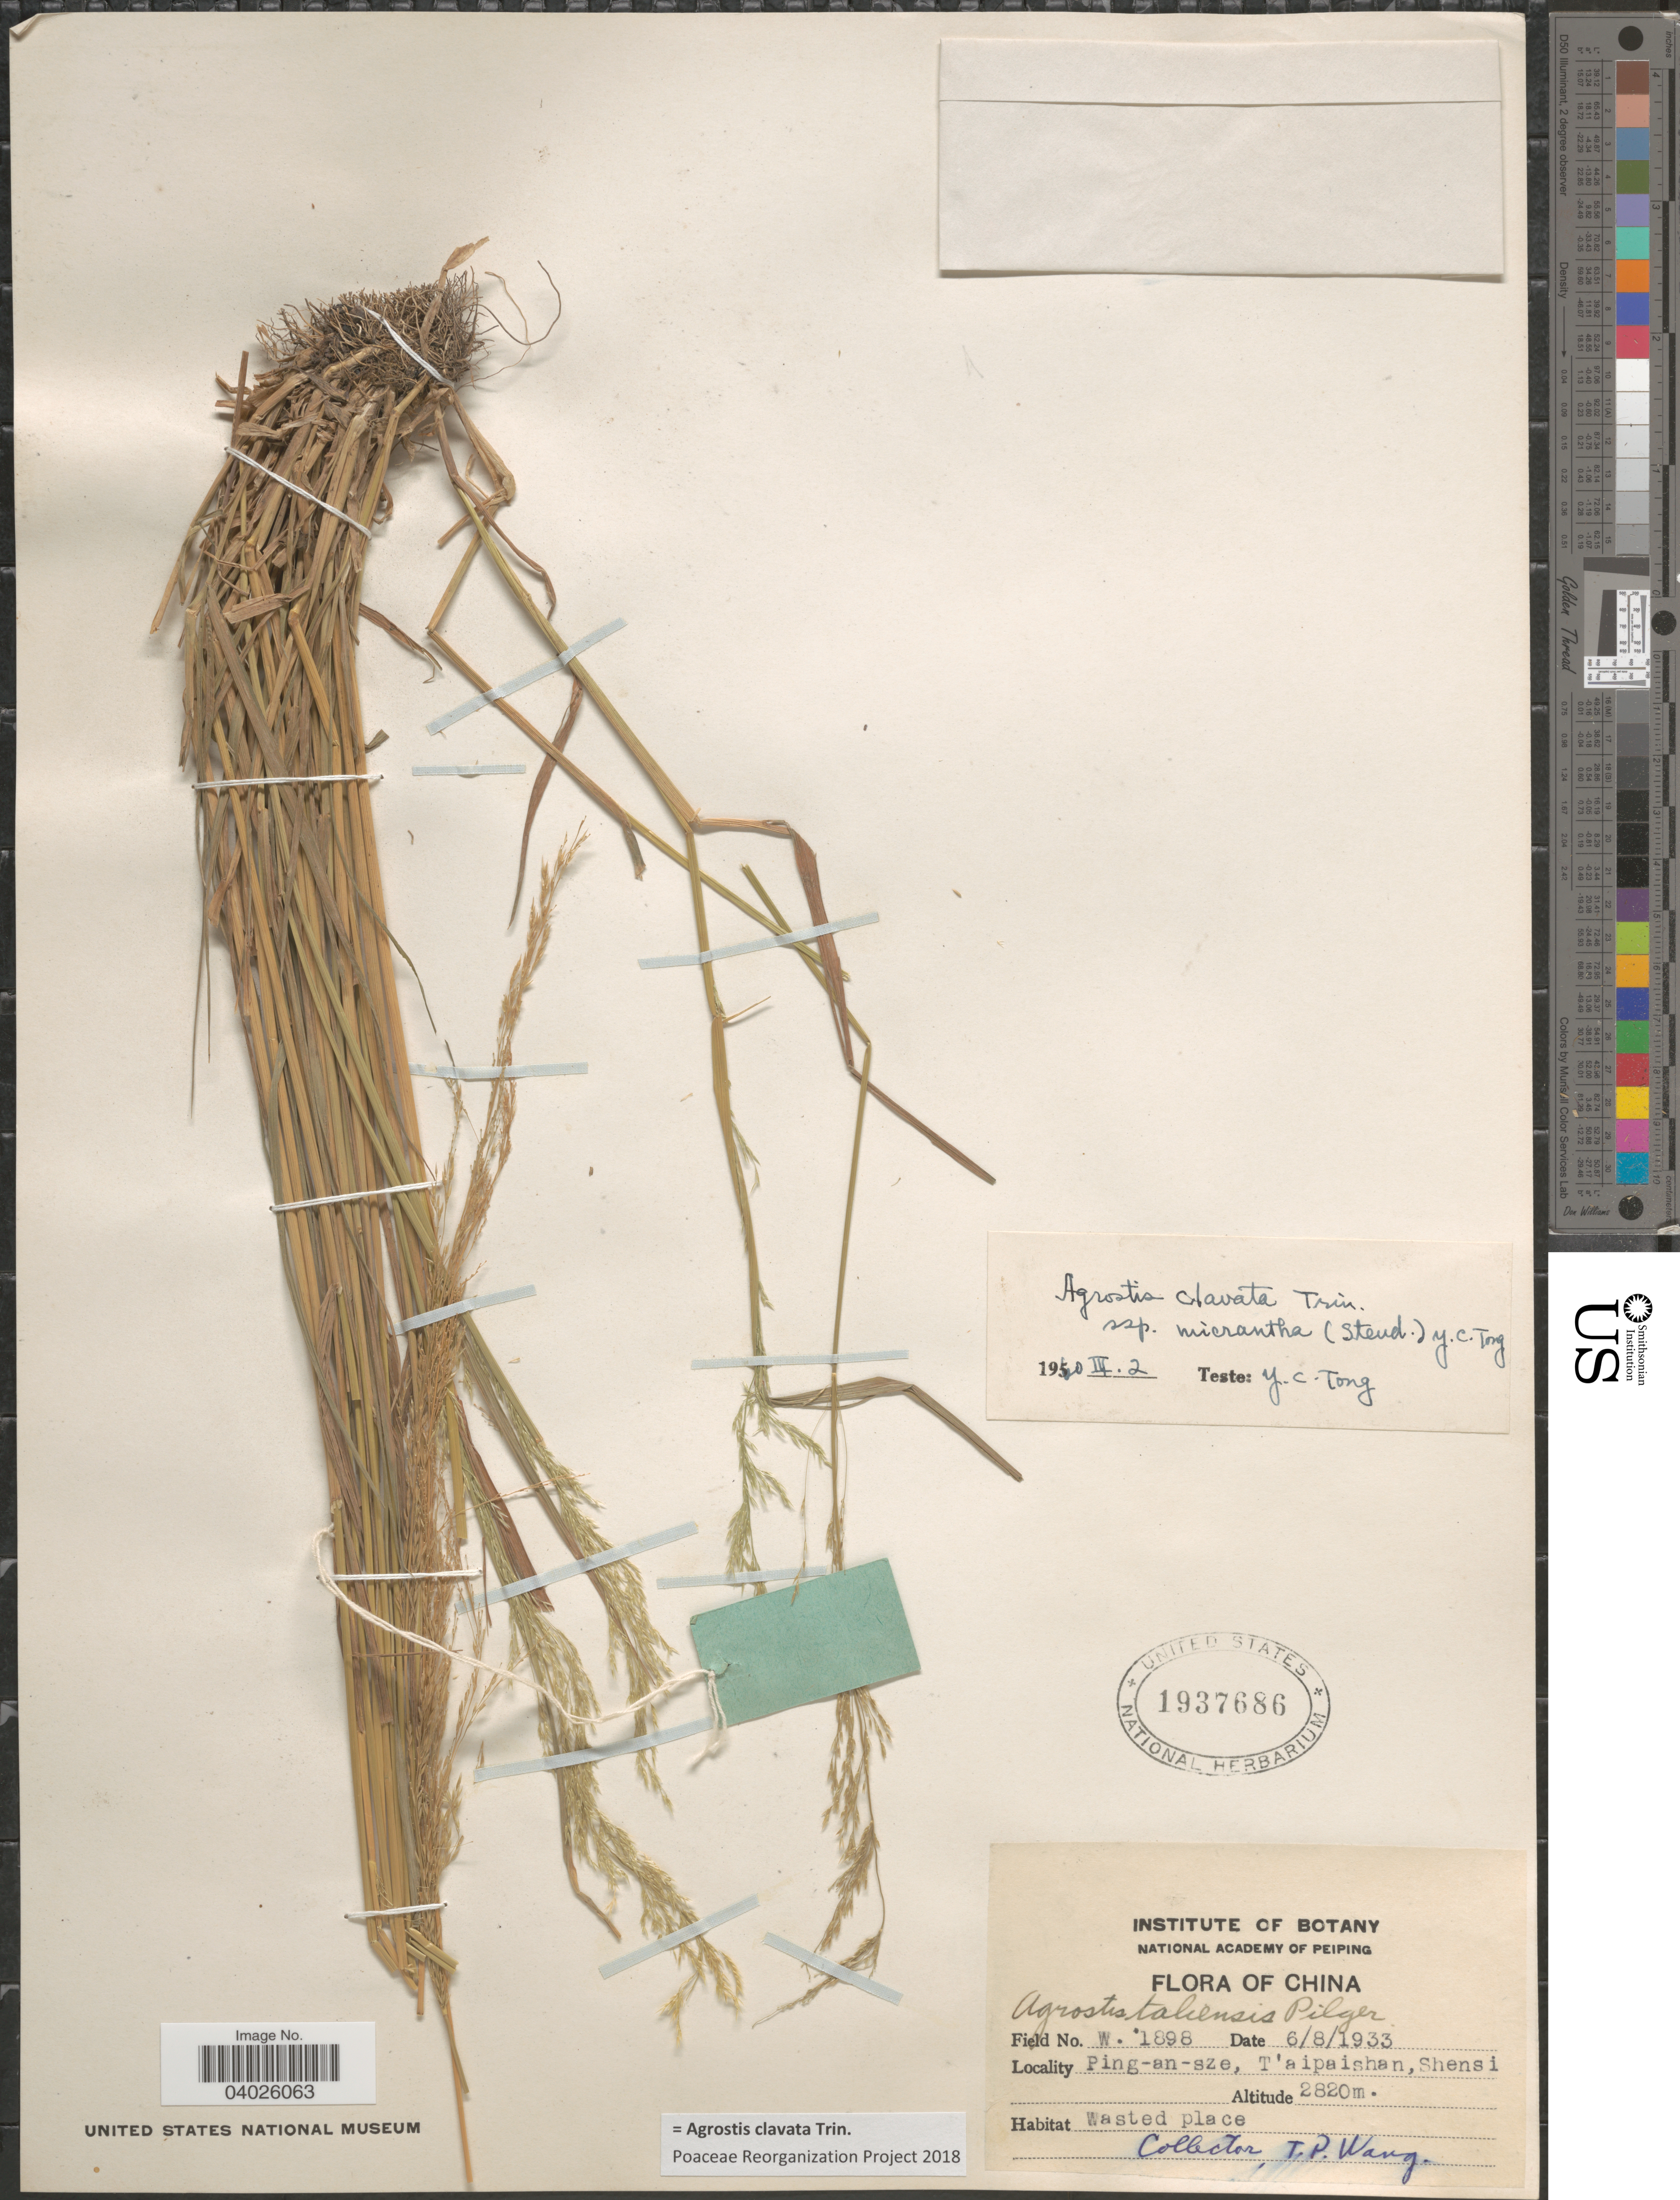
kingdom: Plantae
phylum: Tracheophyta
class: Liliopsida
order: Poales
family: Poaceae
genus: Agrostis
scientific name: Agrostis clavata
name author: Trin.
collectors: T. Wang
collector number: W 1898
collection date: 1933-08-06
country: China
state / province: Shaanxi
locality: Ping-an-sze, T'aipaishan, Shensi.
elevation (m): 2820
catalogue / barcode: US 1937686